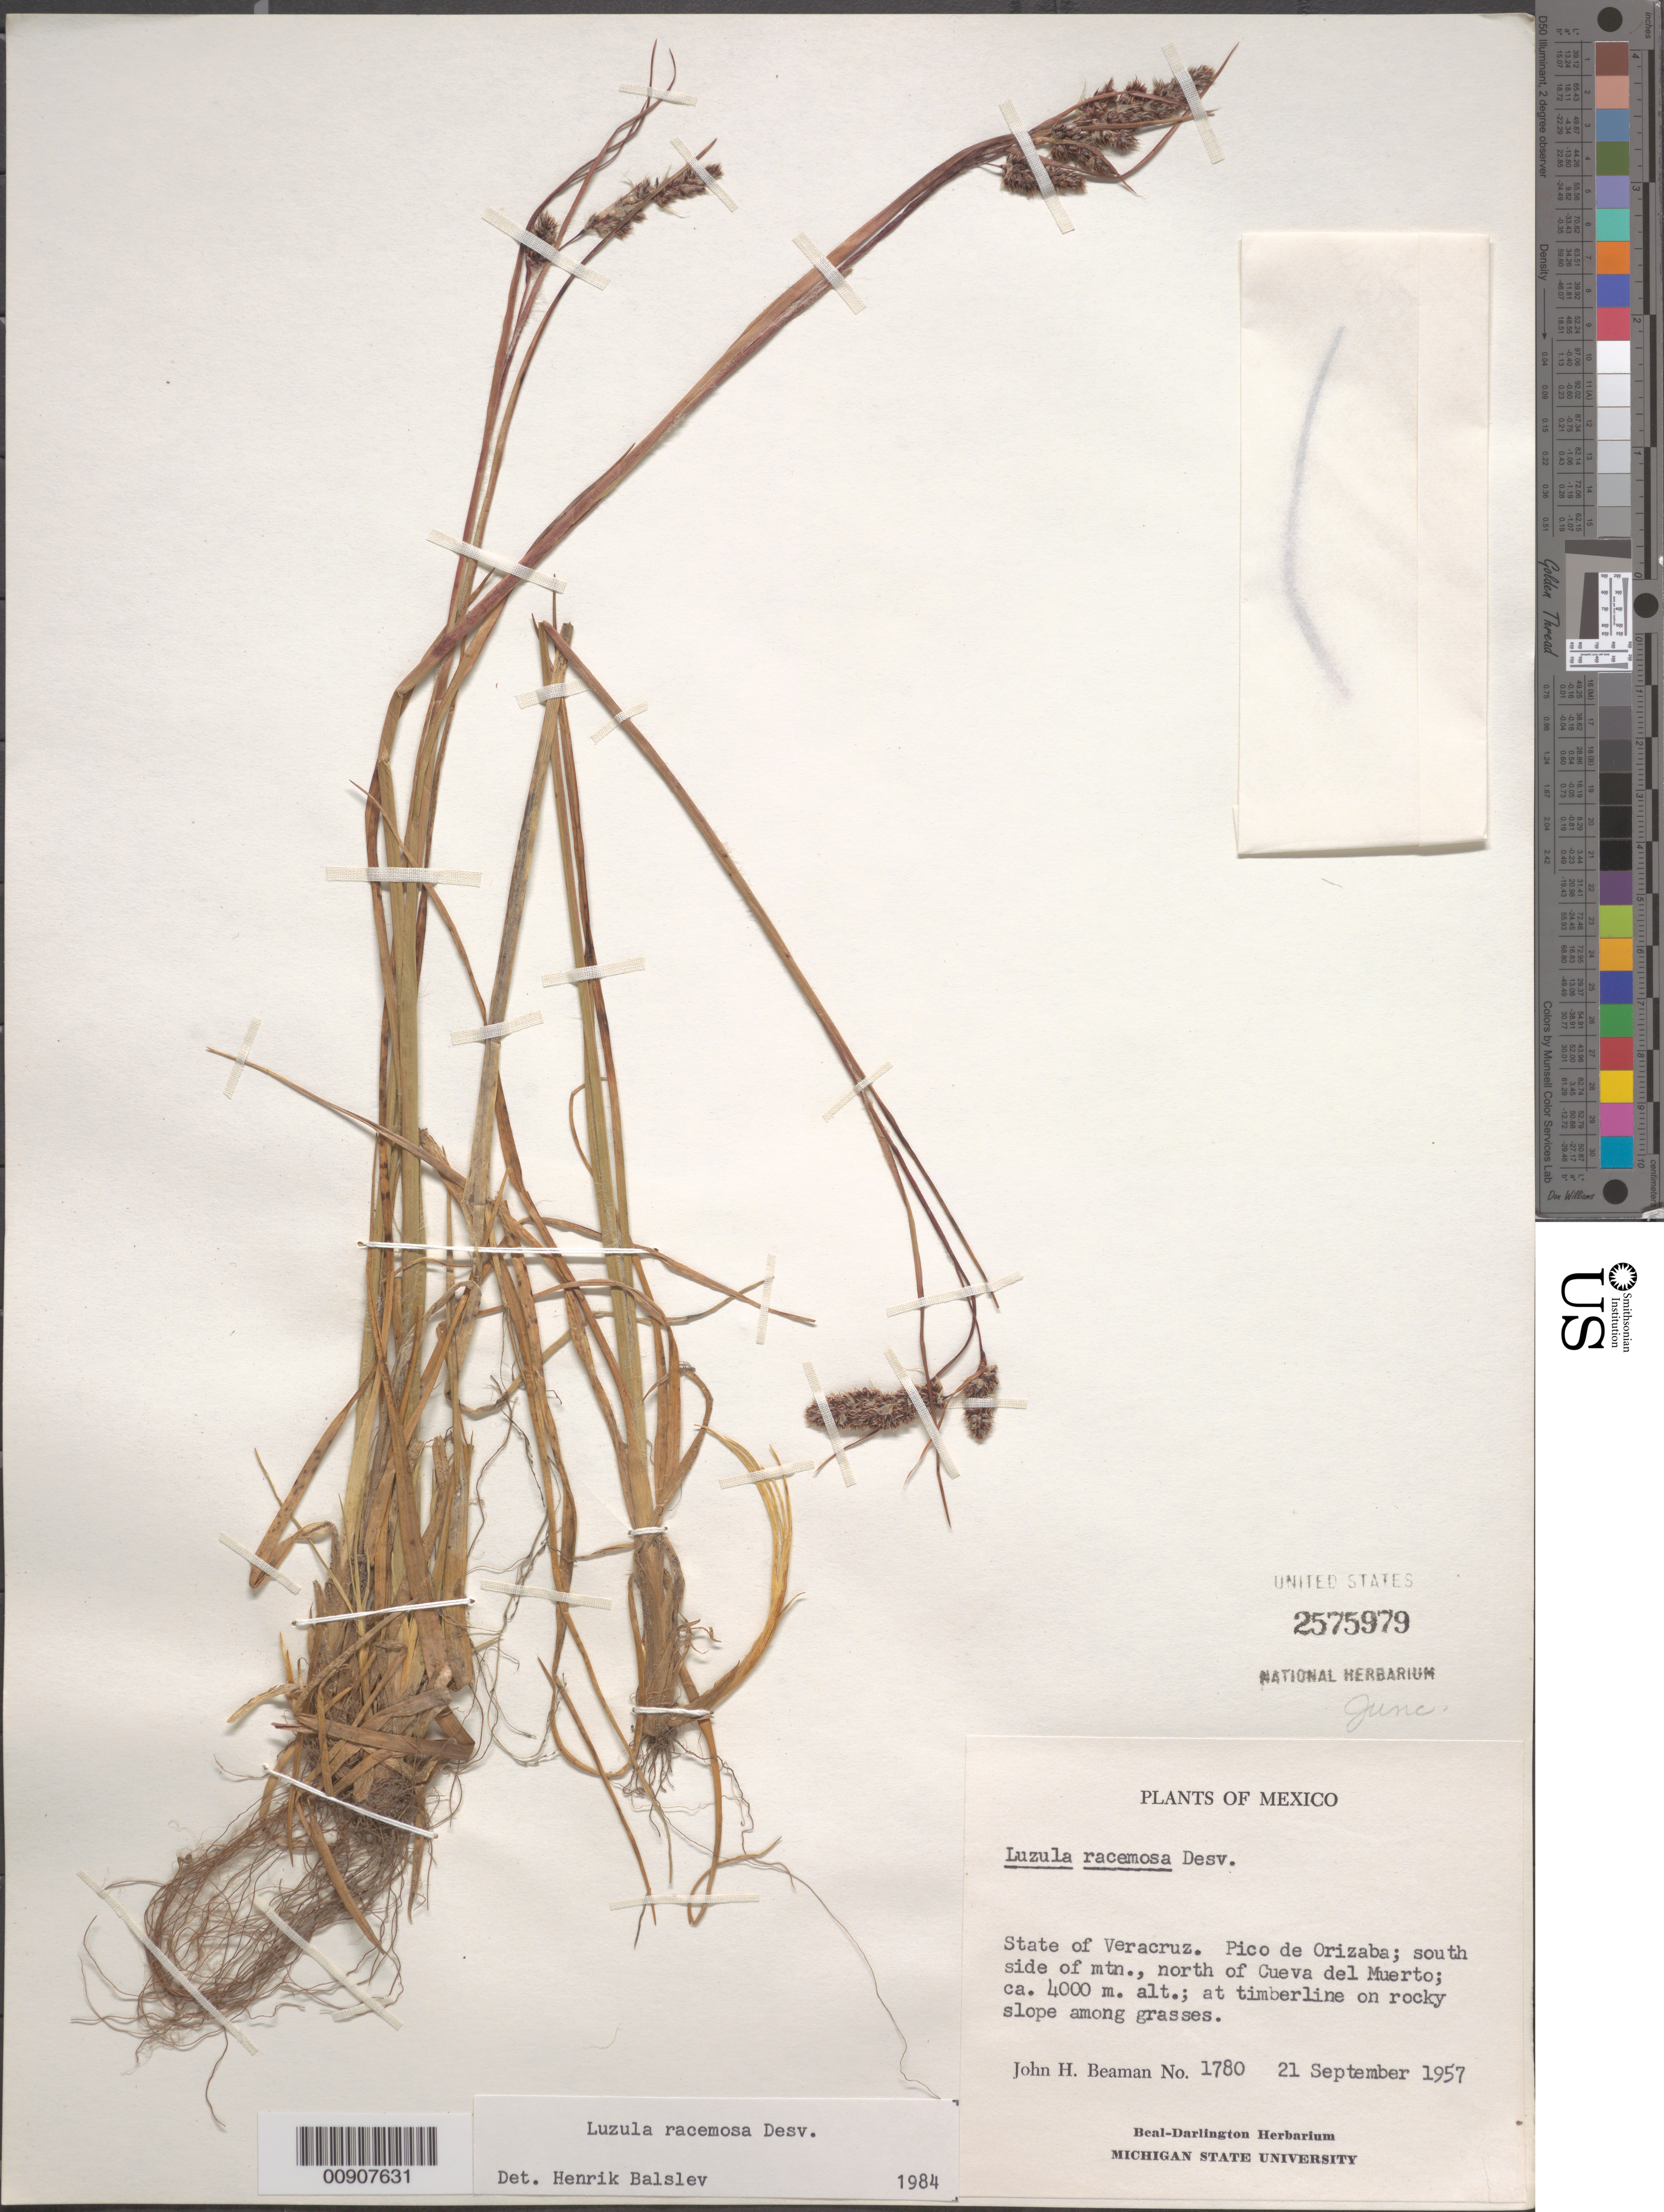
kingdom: Plantae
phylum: Tracheophyta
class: Liliopsida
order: Poales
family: Juncaceae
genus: Luzula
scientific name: Luzula racemosa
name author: Desv.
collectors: J. H. Beaman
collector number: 1780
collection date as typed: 21 Sep 1957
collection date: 1957-09-21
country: Mexico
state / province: Veracruz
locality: State of Veracruz. Pico de Orizaba; south side of mtn., north of Cueva del Muerto.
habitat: At timberline on rocky slope among grasses.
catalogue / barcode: US 2575979